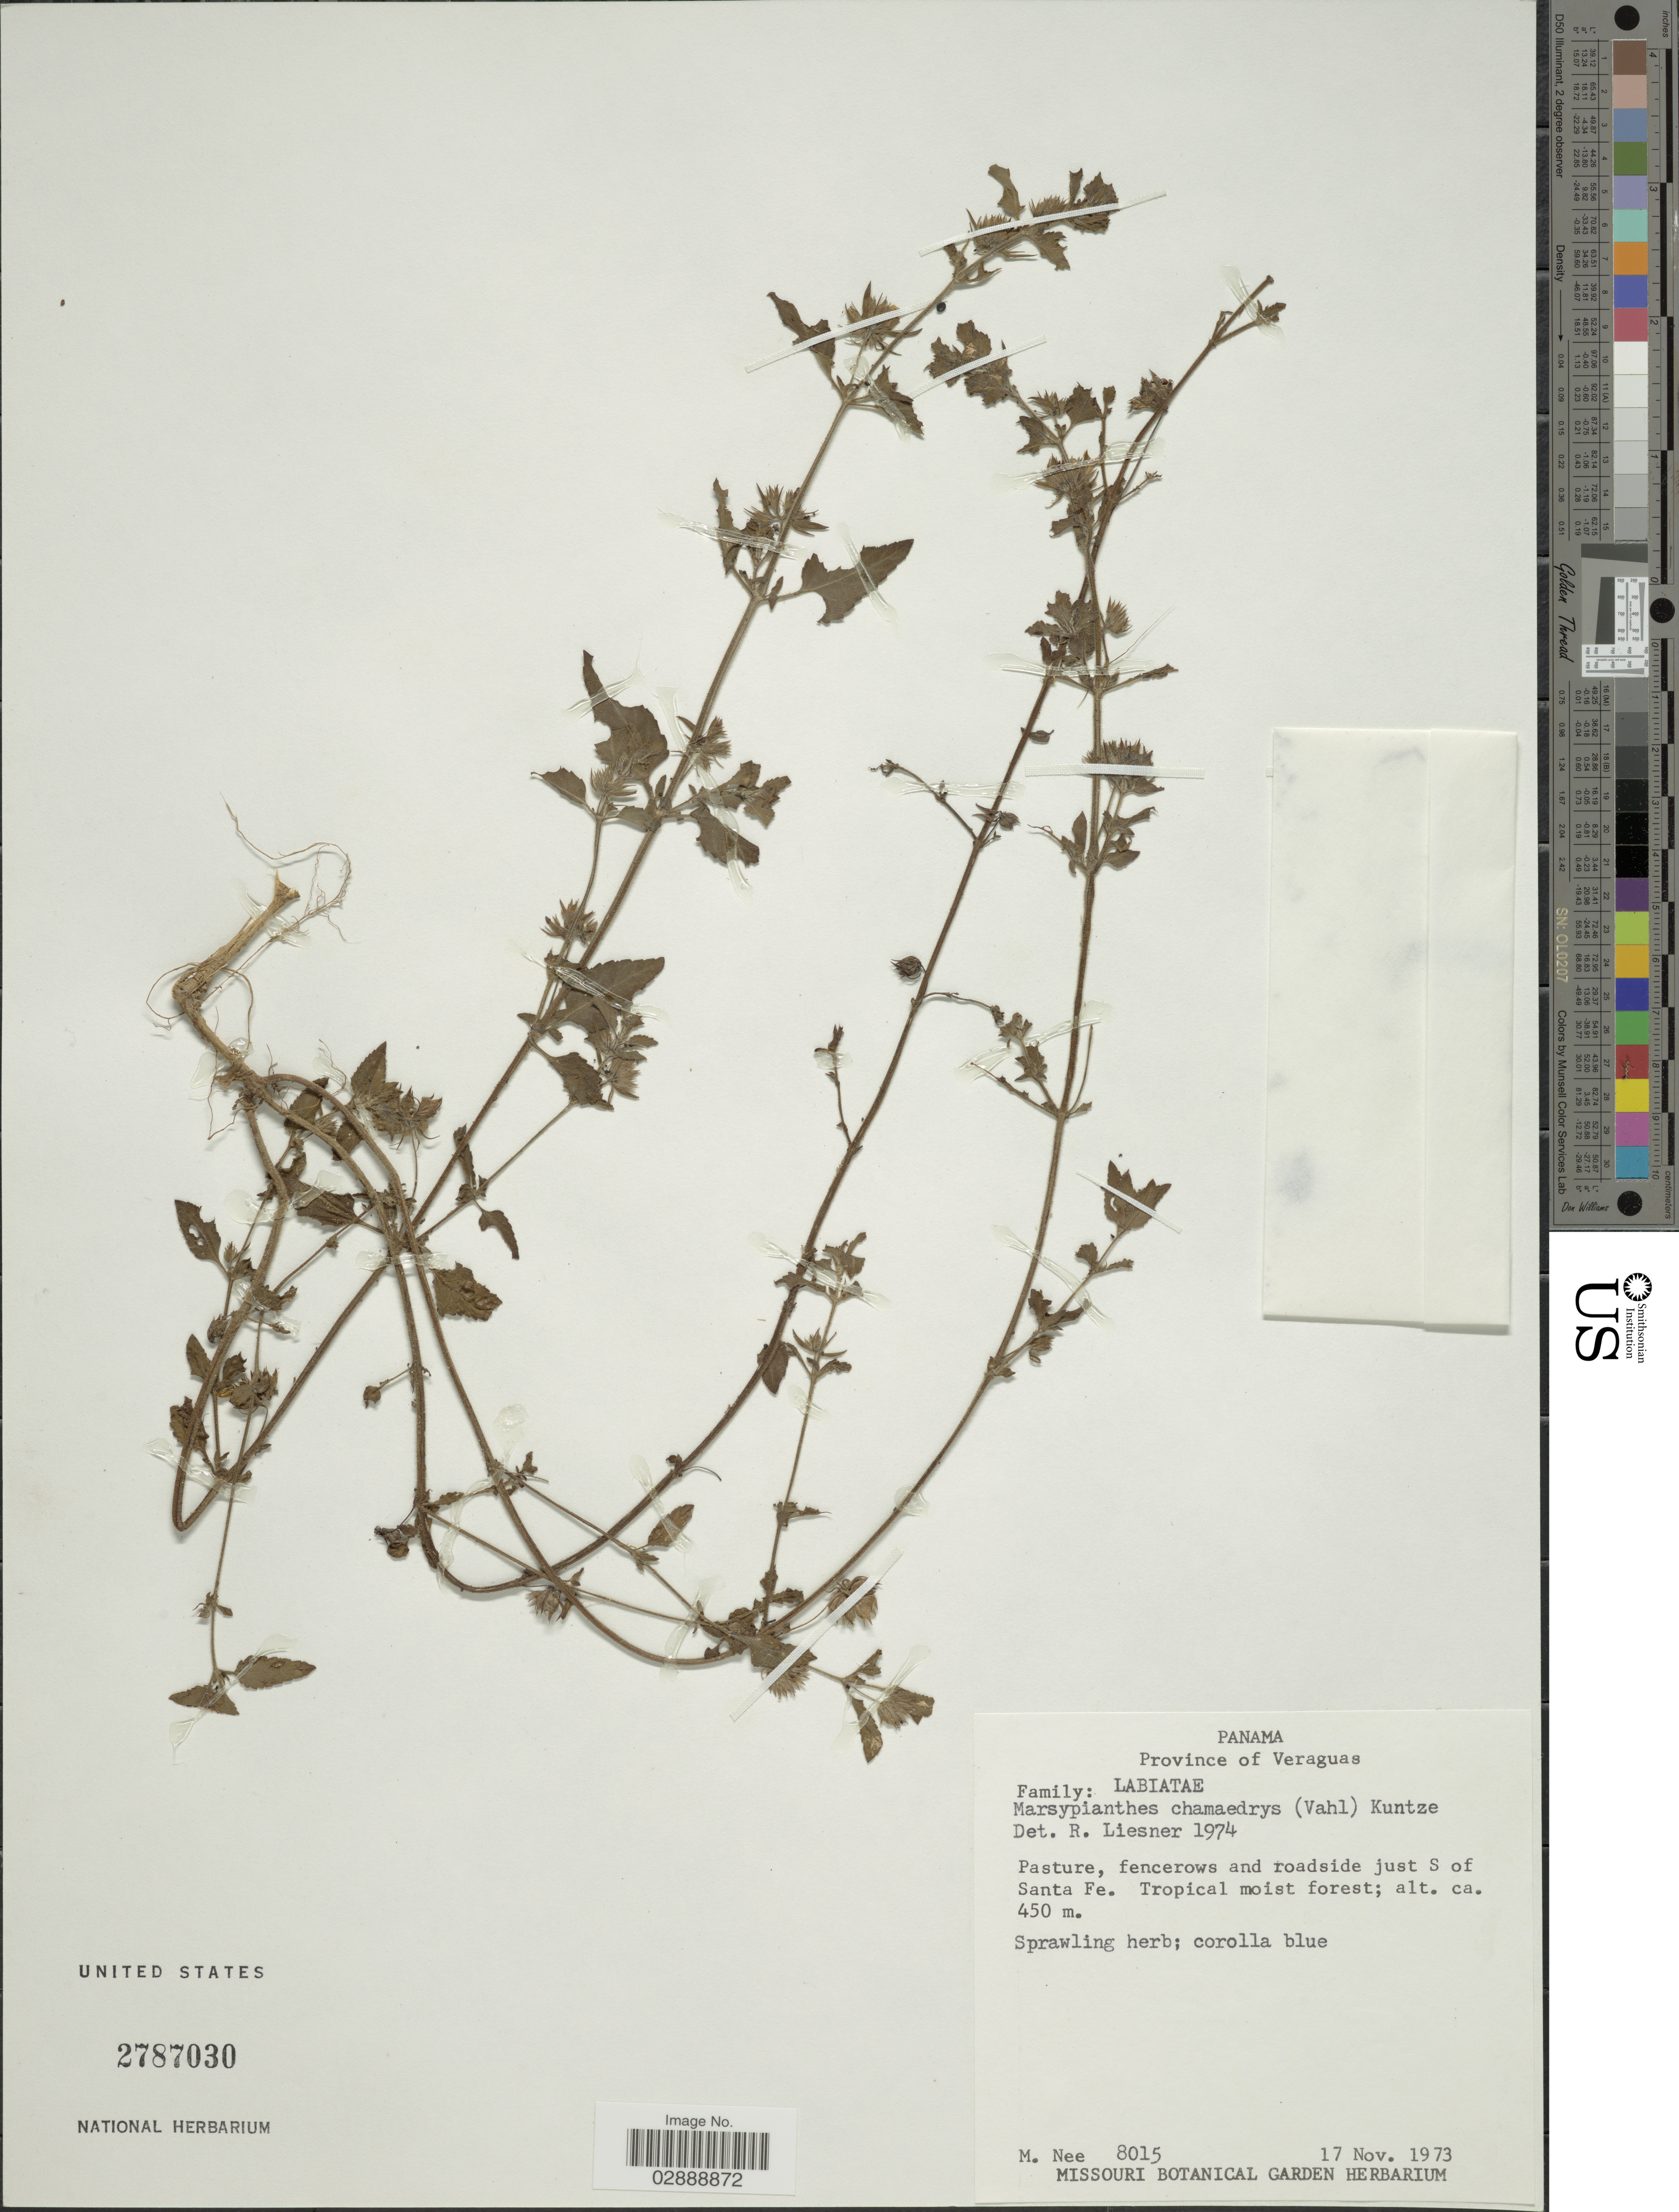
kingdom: Plantae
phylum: Tracheophyta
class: Magnoliopsida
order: Lamiales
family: Lamiaceae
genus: Marsypianthes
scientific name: Marsypianthes chamaedrys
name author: (Vahl) Kuntze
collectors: M. Nee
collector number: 8015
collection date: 1973-11-17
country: Panama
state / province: Veraguas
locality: Just S of Santa Fe.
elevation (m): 450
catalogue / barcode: US 2787030